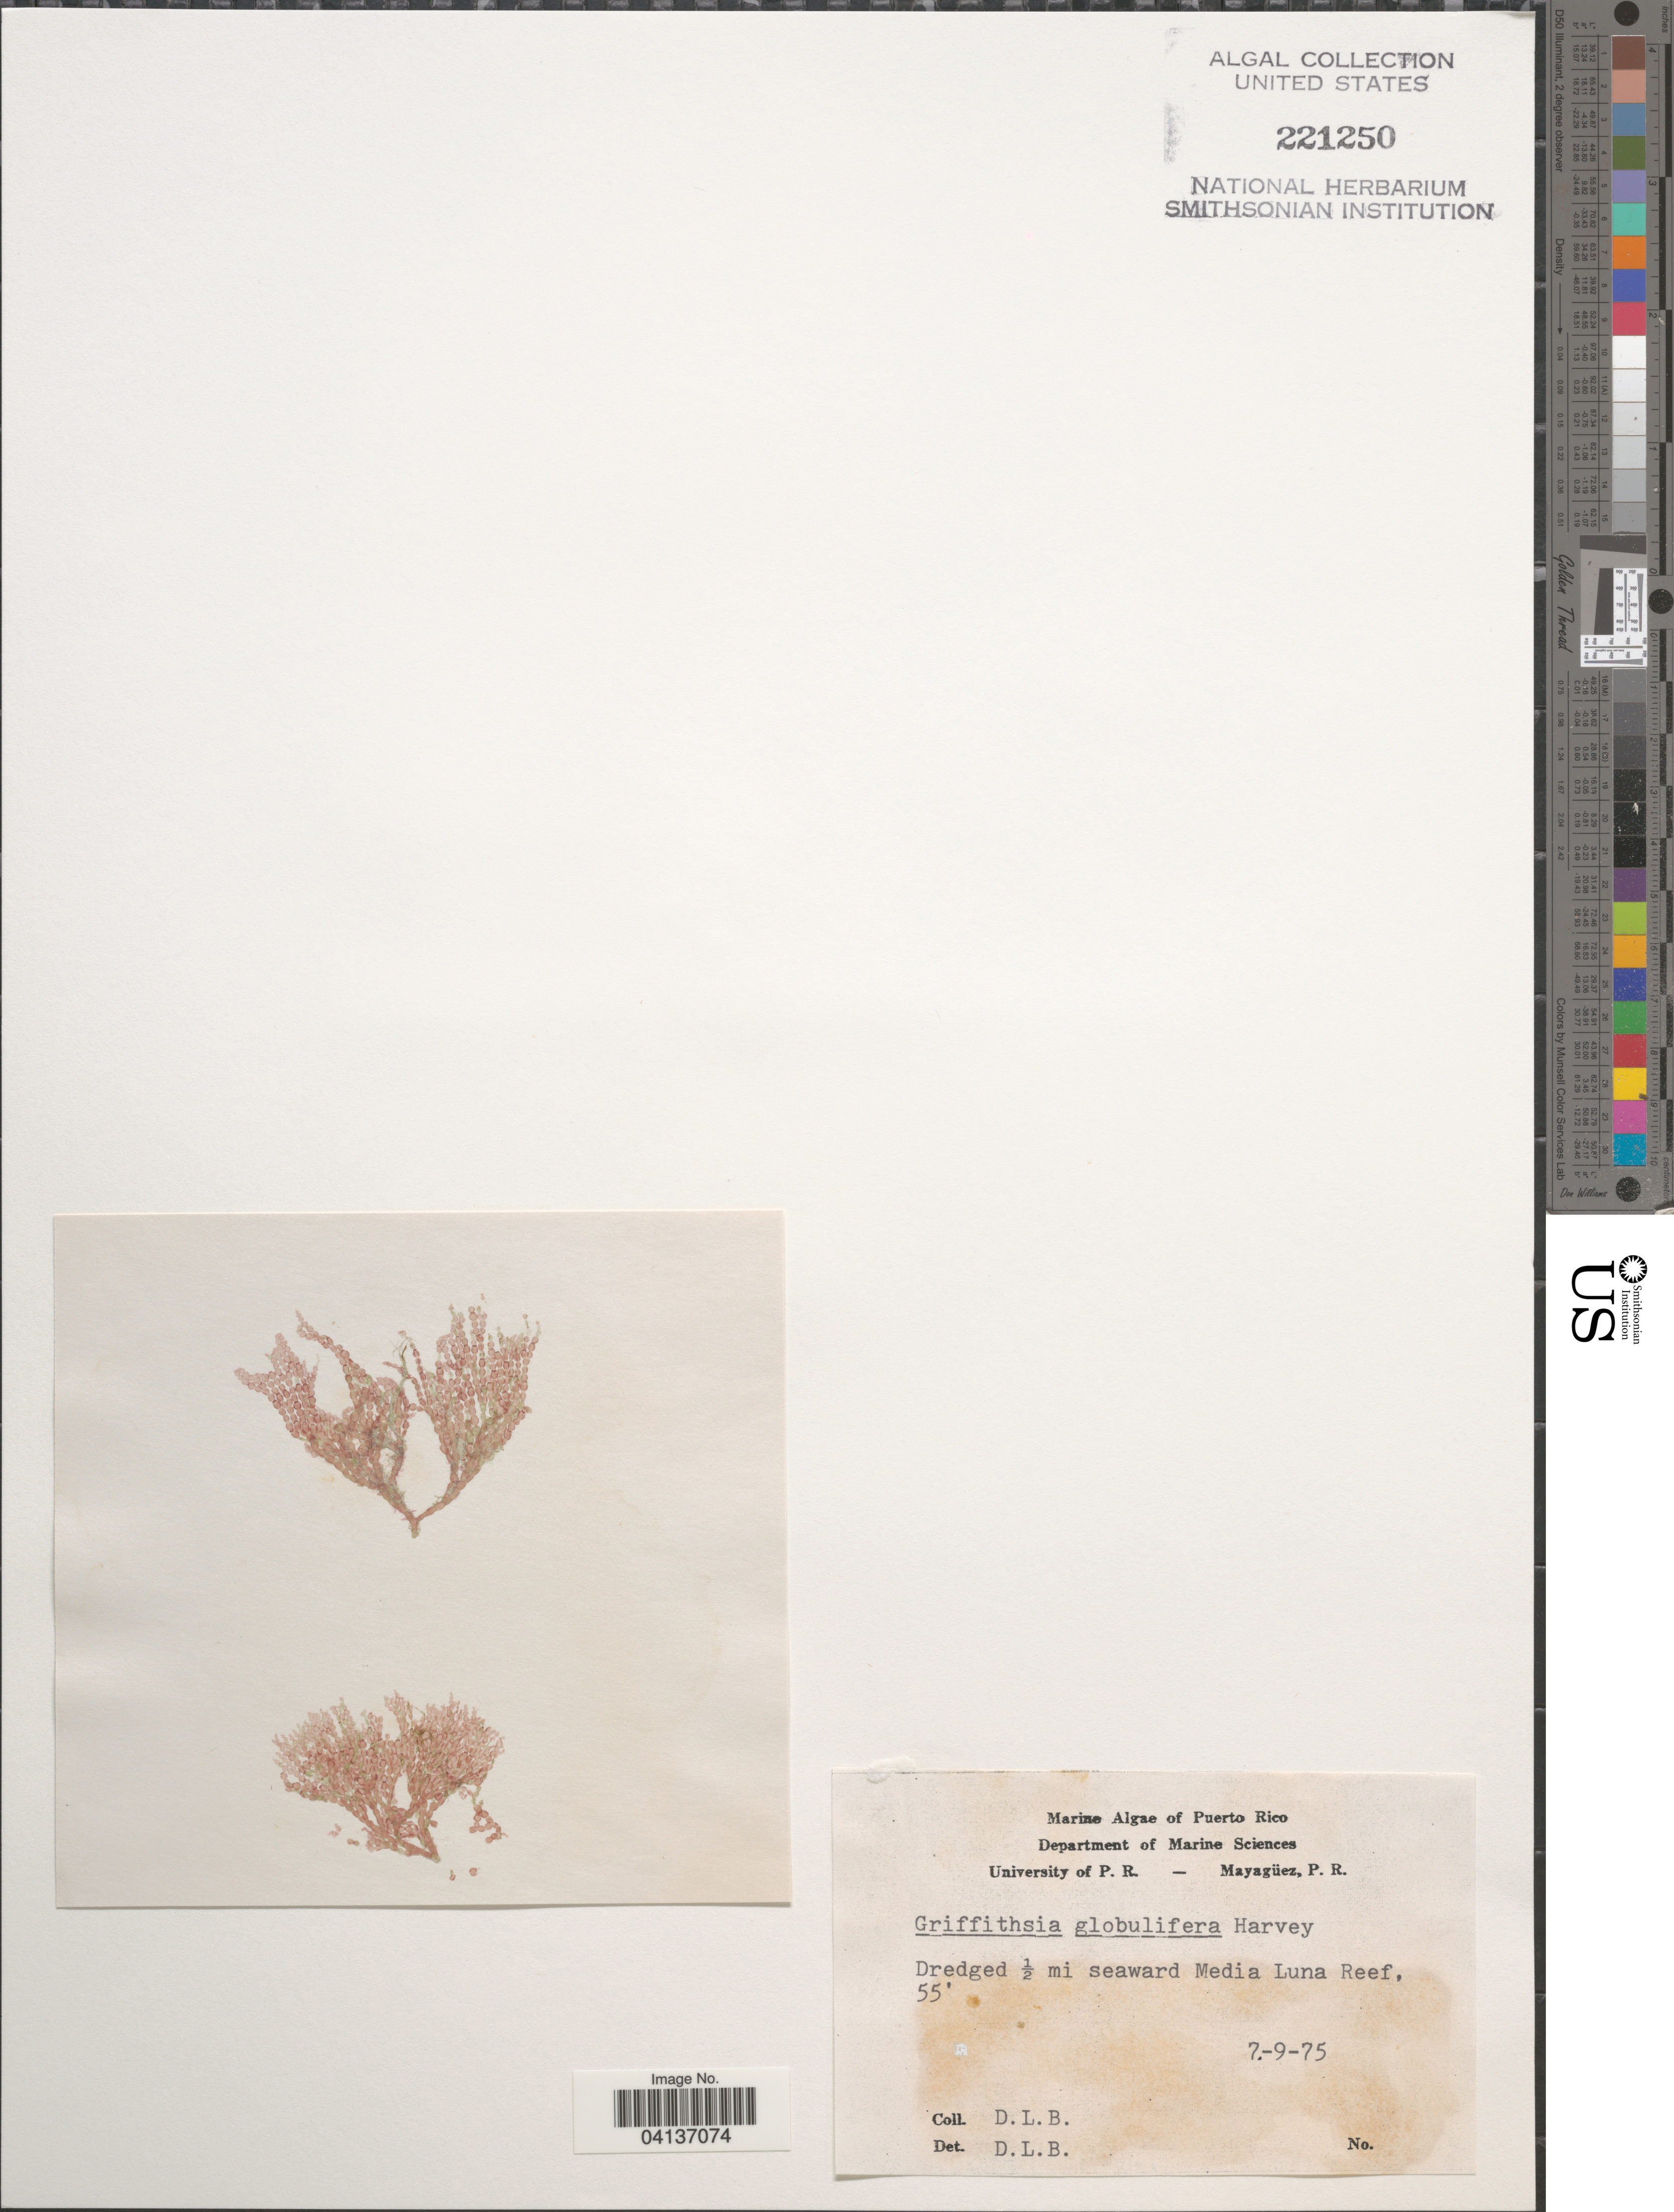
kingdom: Plantae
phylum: Rhodophyta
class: Florideophyceae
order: Ceramiales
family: Wrangeliaceae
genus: Griffithsia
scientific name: Griffithsia globulifera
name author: Harv. ex Kütz.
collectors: D. L. B.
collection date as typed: Transcribed d/m/y: 7/9/75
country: Puerto Rico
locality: Dredged ½ mi seaward Media Luna Reef.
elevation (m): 17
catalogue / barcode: US 221250